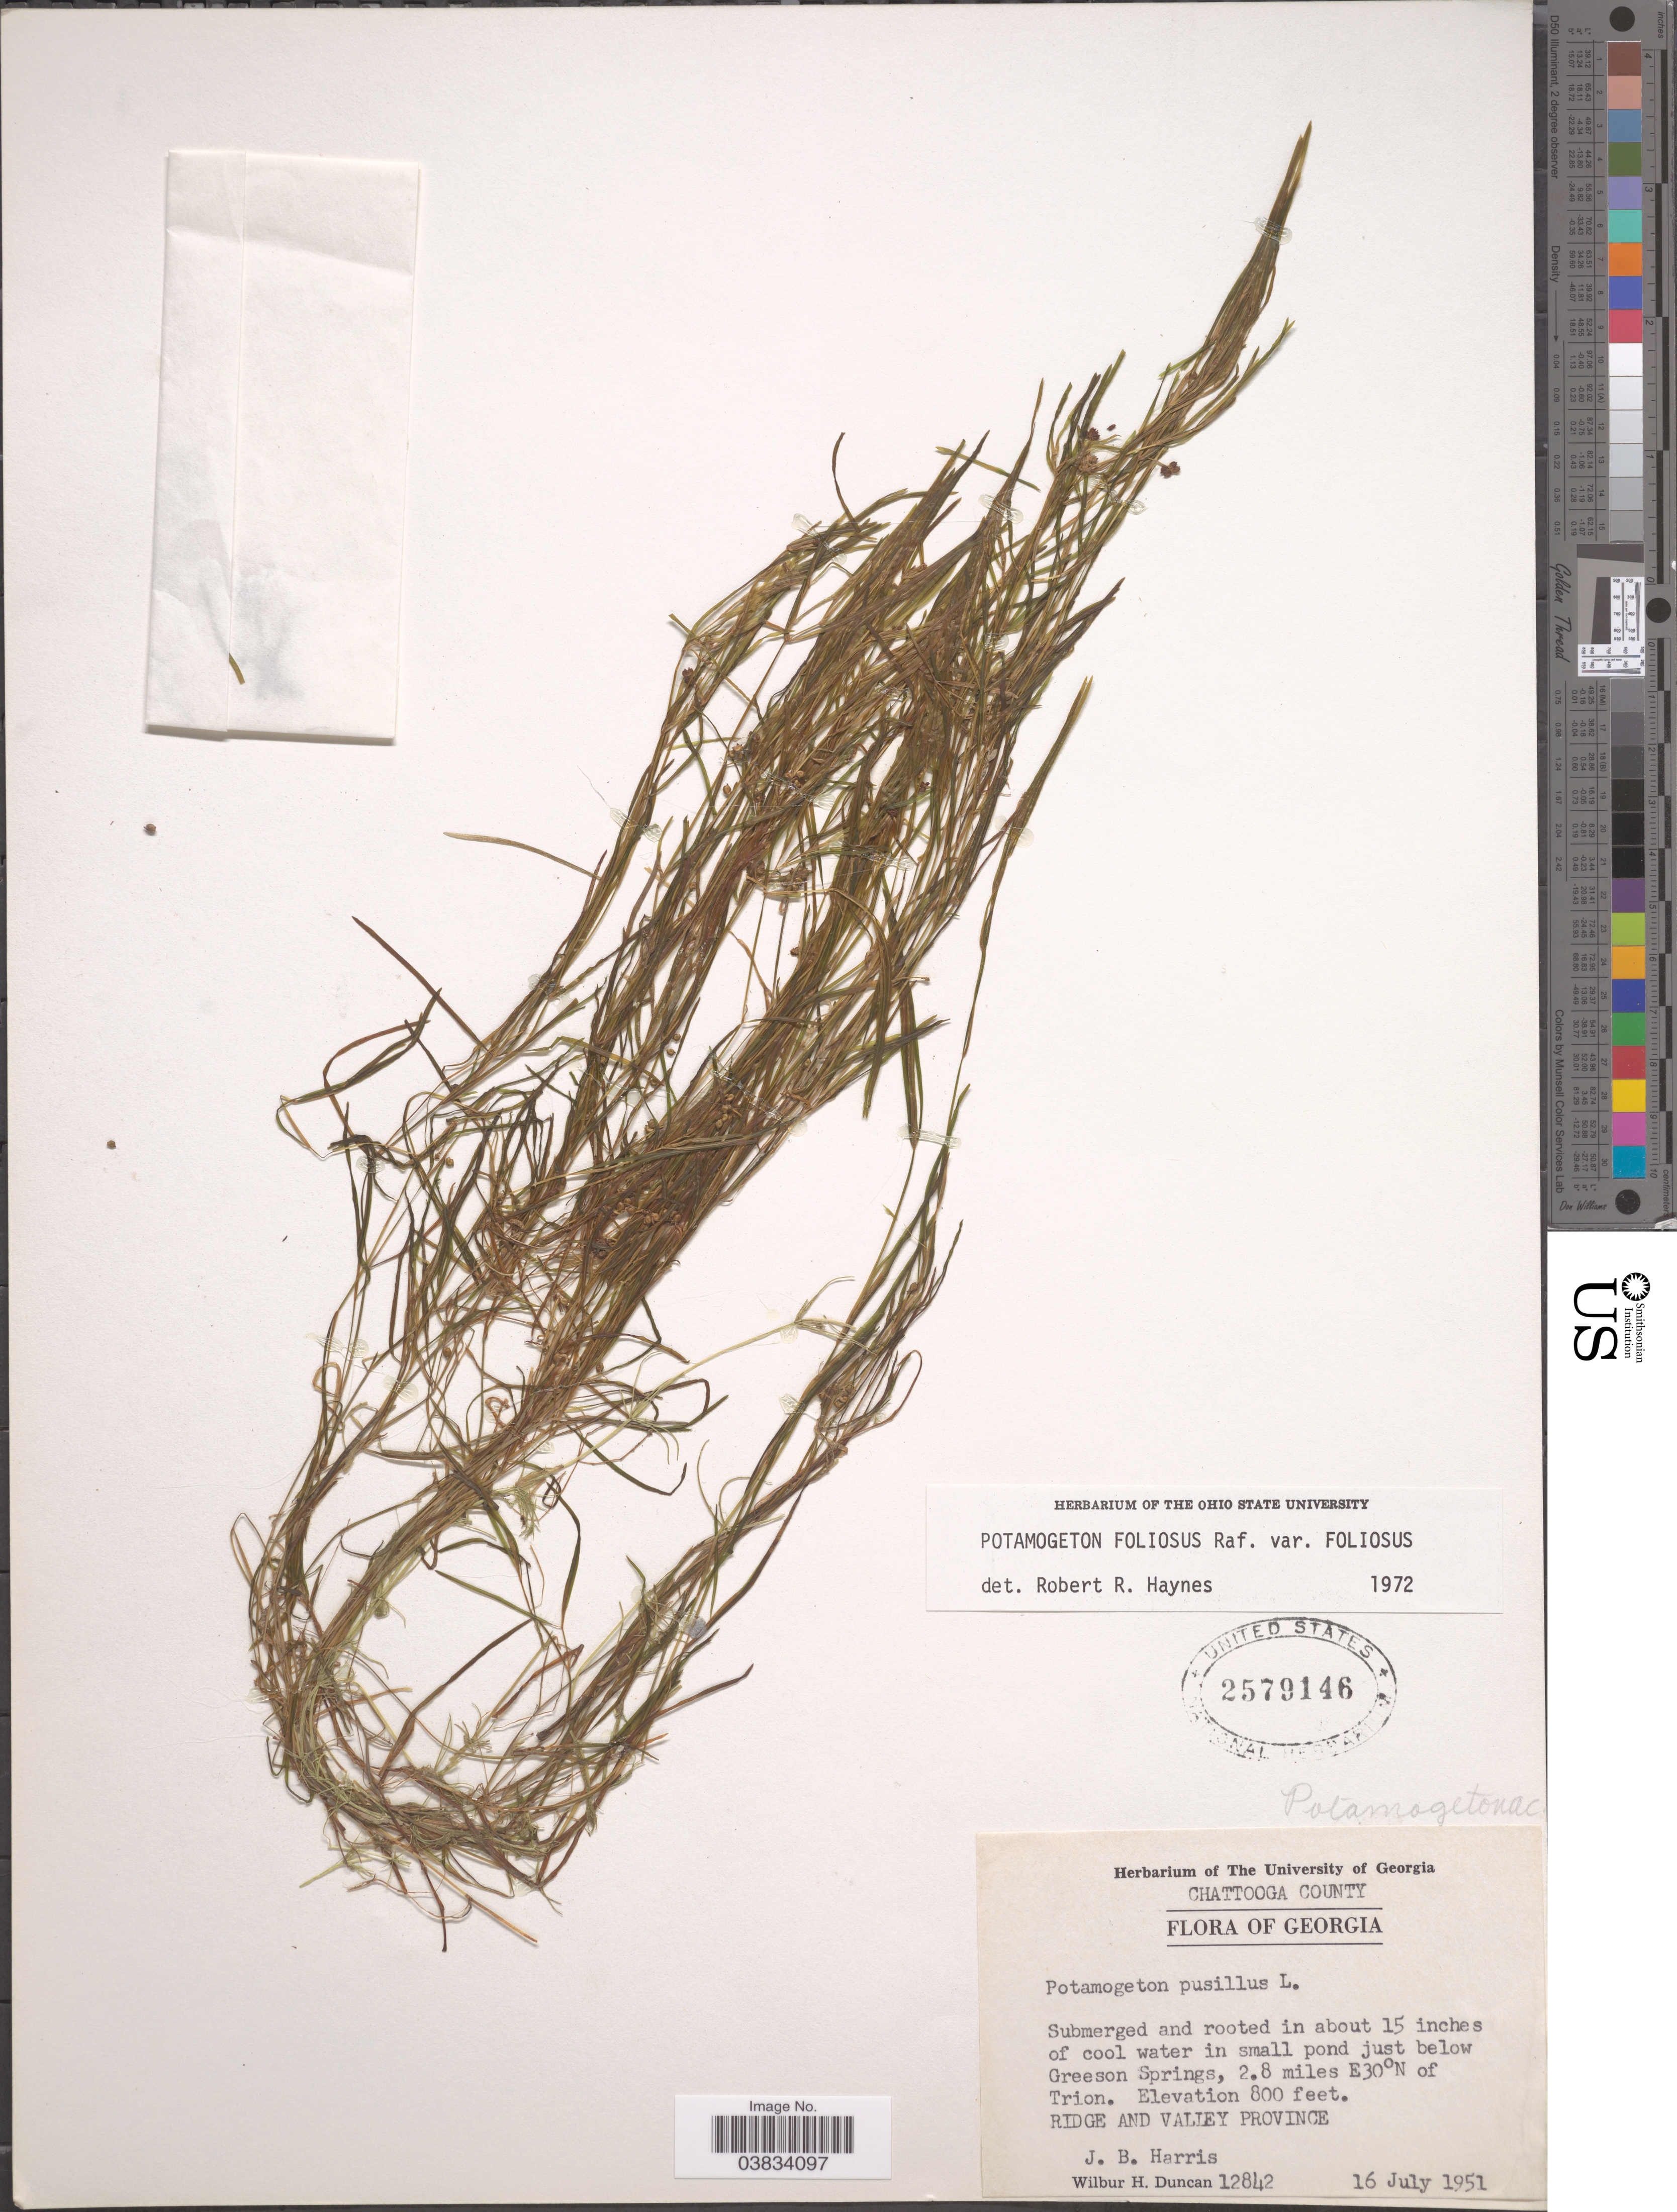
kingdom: Plantae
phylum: Tracheophyta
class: Liliopsida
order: Alismatales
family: Potamogetonaceae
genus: Potamogeton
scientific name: Potamogeton foliosus var. foliosus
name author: Raf.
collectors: W. H. Duncan & J. B. Harris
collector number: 12842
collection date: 1951-07-16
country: United States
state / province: Georgia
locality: Chattooga County. In small pond just below Greeson Springs, 2.8 miles E30°N of Trion. Ridge and Valley Province.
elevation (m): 244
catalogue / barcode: US 2579146